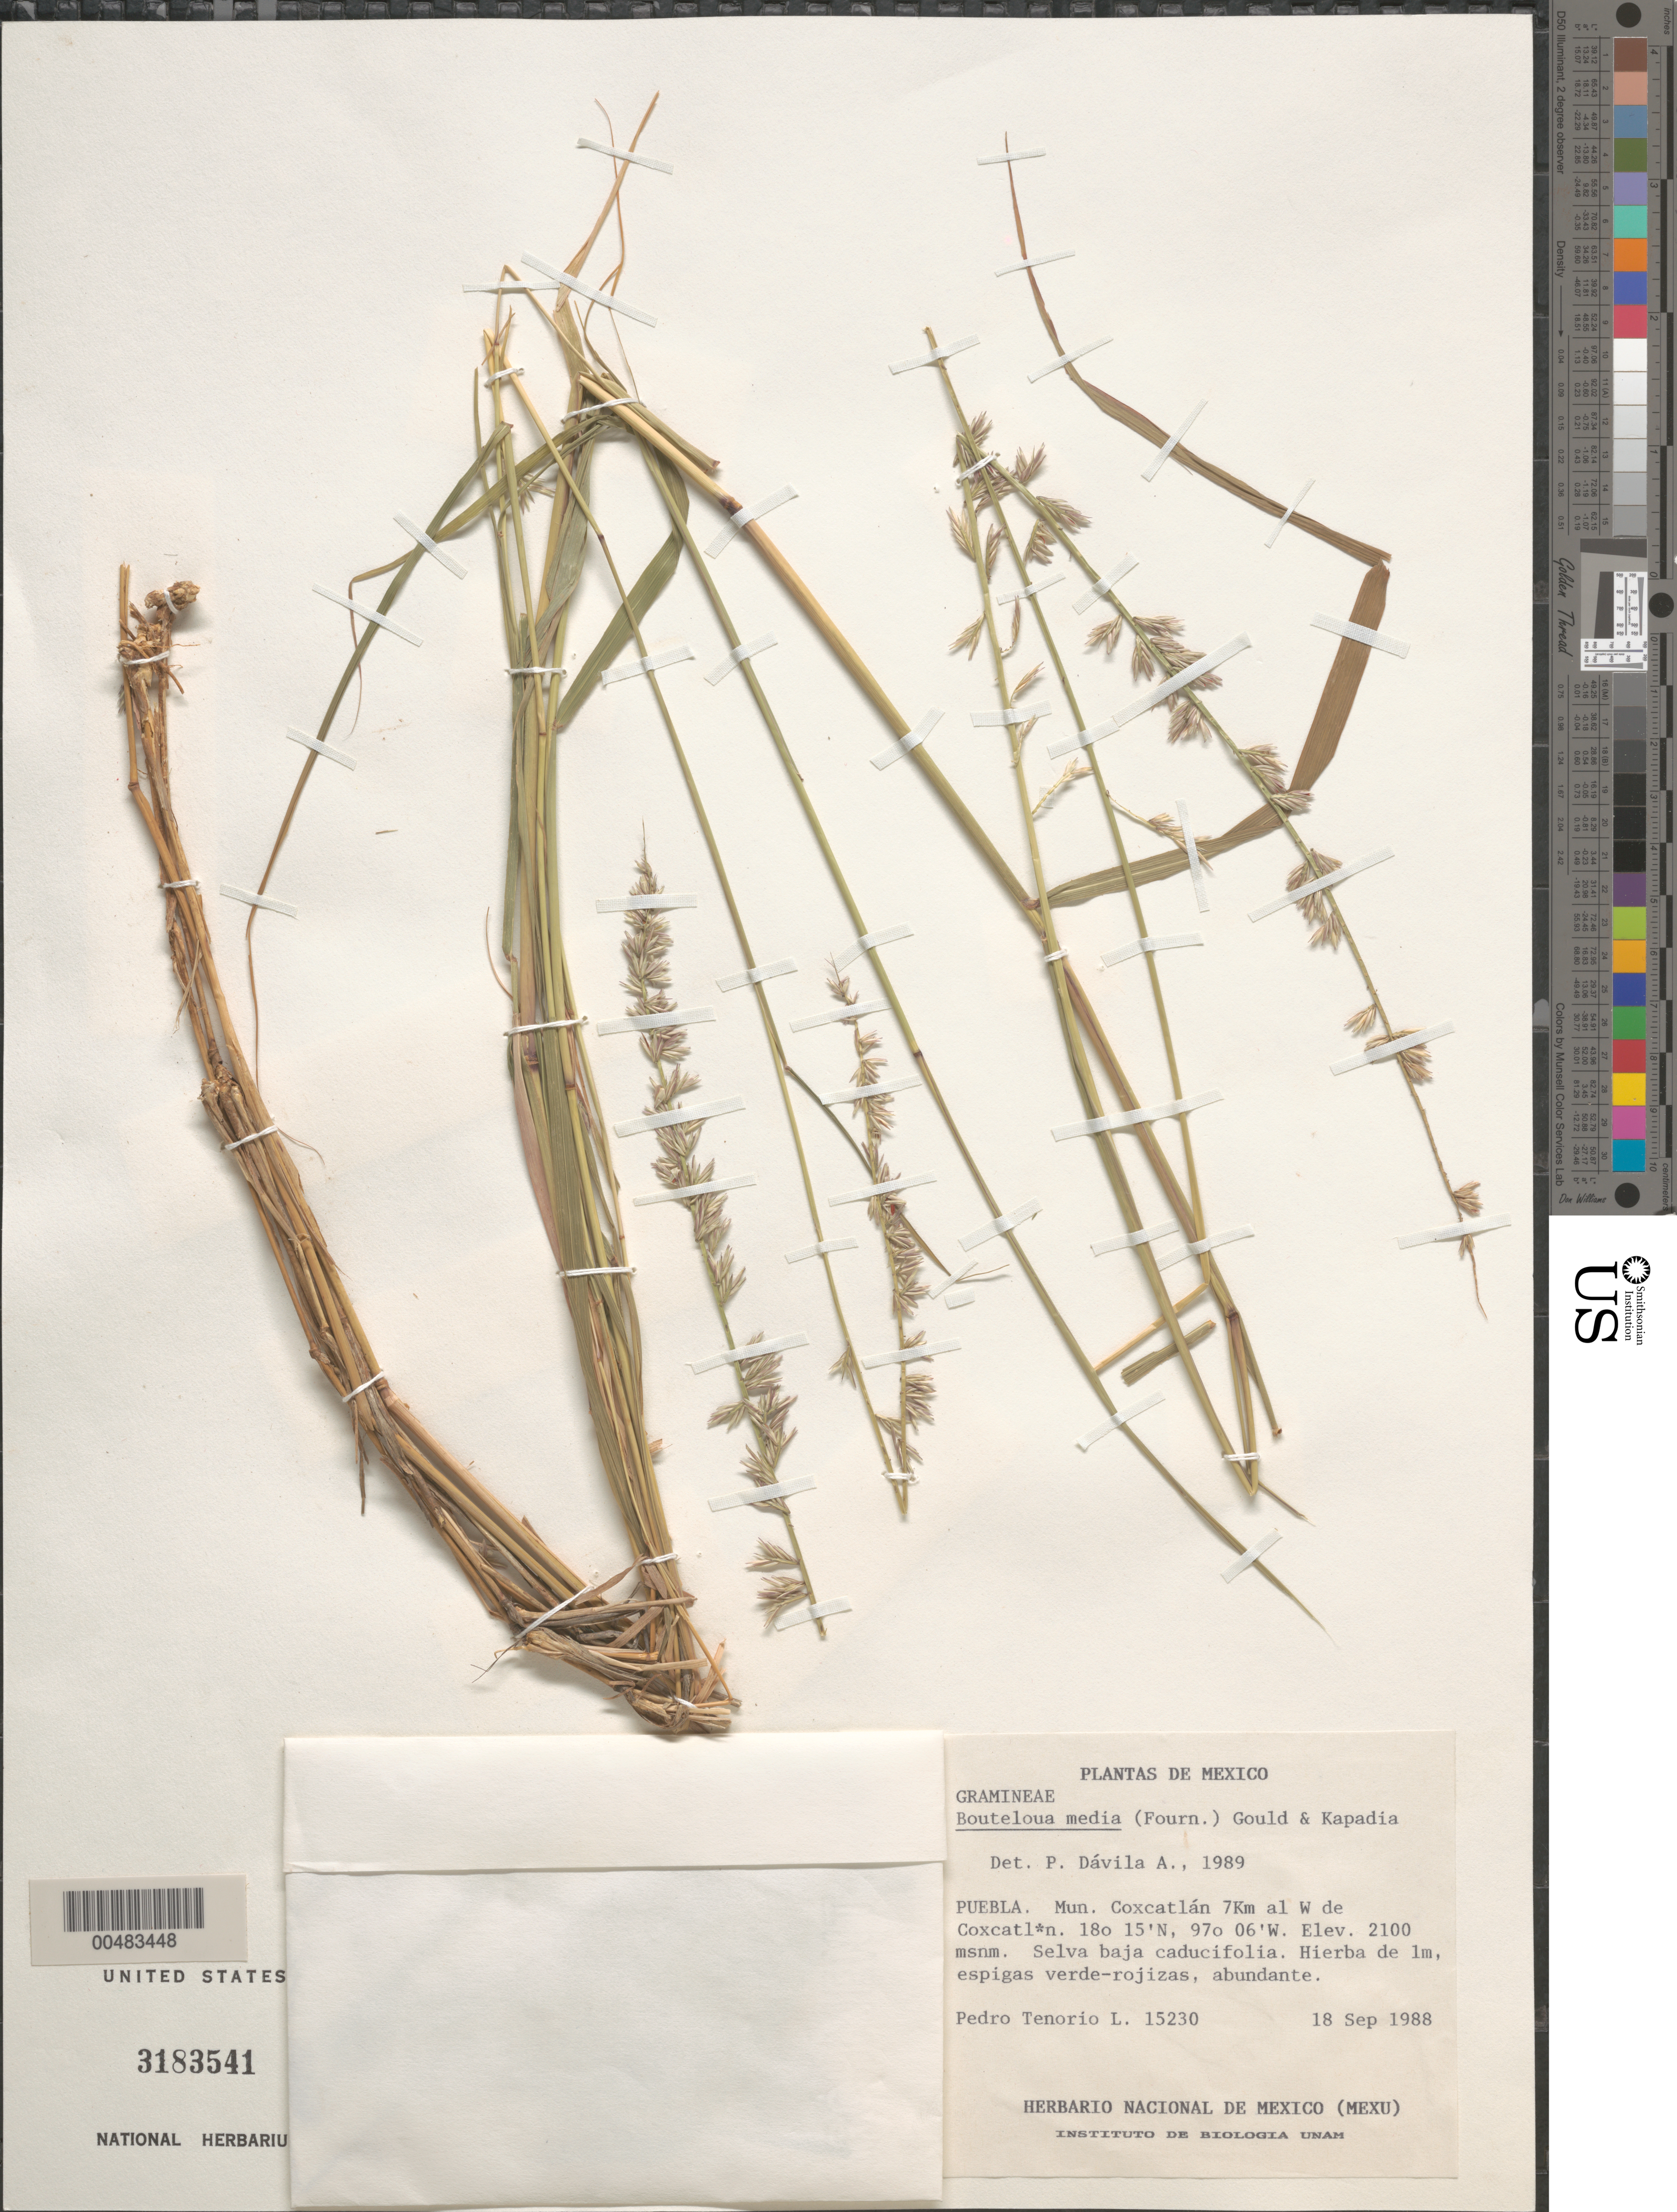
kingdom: Plantae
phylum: Tracheophyta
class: Liliopsida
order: Poales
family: Poaceae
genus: Bouteloua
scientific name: Bouteloua media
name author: (E. Fourn.) Gould & Kapadia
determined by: Dávila, P. D.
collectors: P. Tenorio L.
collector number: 15230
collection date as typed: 18 Sep 1988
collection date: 1988-09-18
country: Mexico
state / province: Puebla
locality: Mun Coxcatlán, 7 km al W de Coxcatlán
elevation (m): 2100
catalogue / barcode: US 3183541